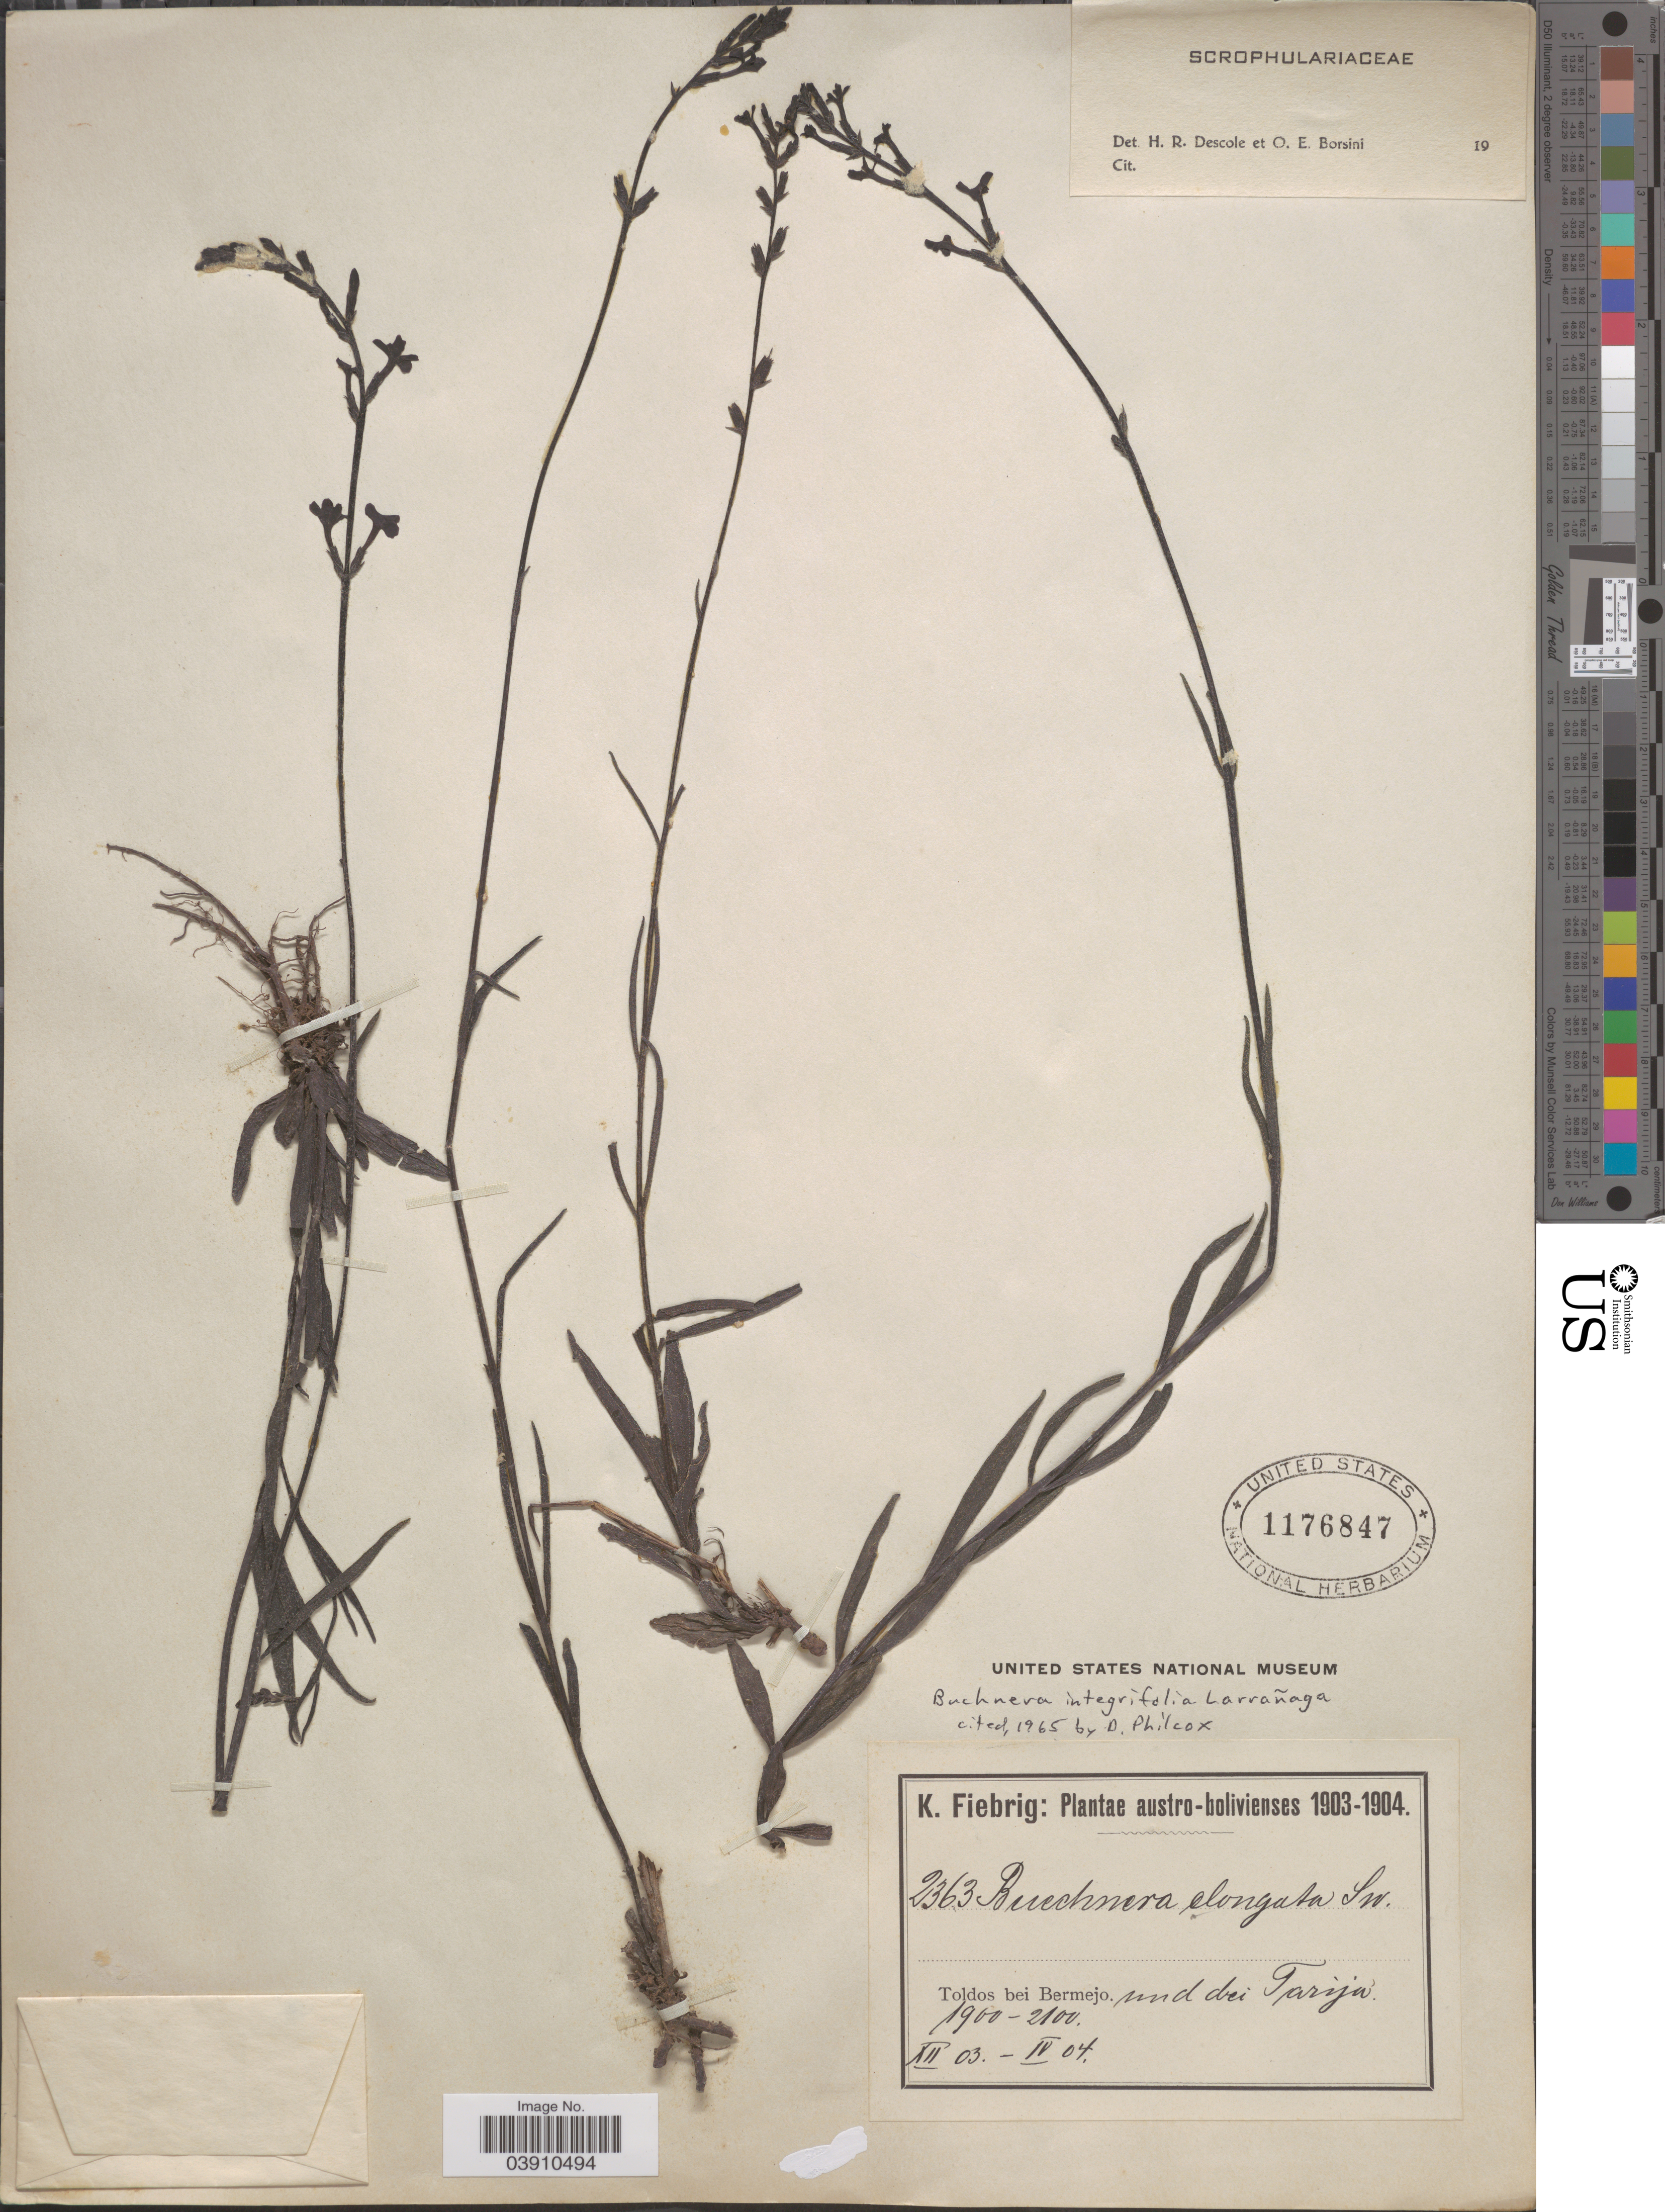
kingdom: Plantae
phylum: Tracheophyta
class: Magnoliopsida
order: Lamiales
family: Orobanchaceae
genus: Buchnera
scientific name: Buchnera integrifolia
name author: Larrañaga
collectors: K. Fiebrig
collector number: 2363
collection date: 1903-12/1904-04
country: Bolivia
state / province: Tarija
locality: Toldos bei Bermejo. und dbei Tarija.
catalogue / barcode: US 1176847